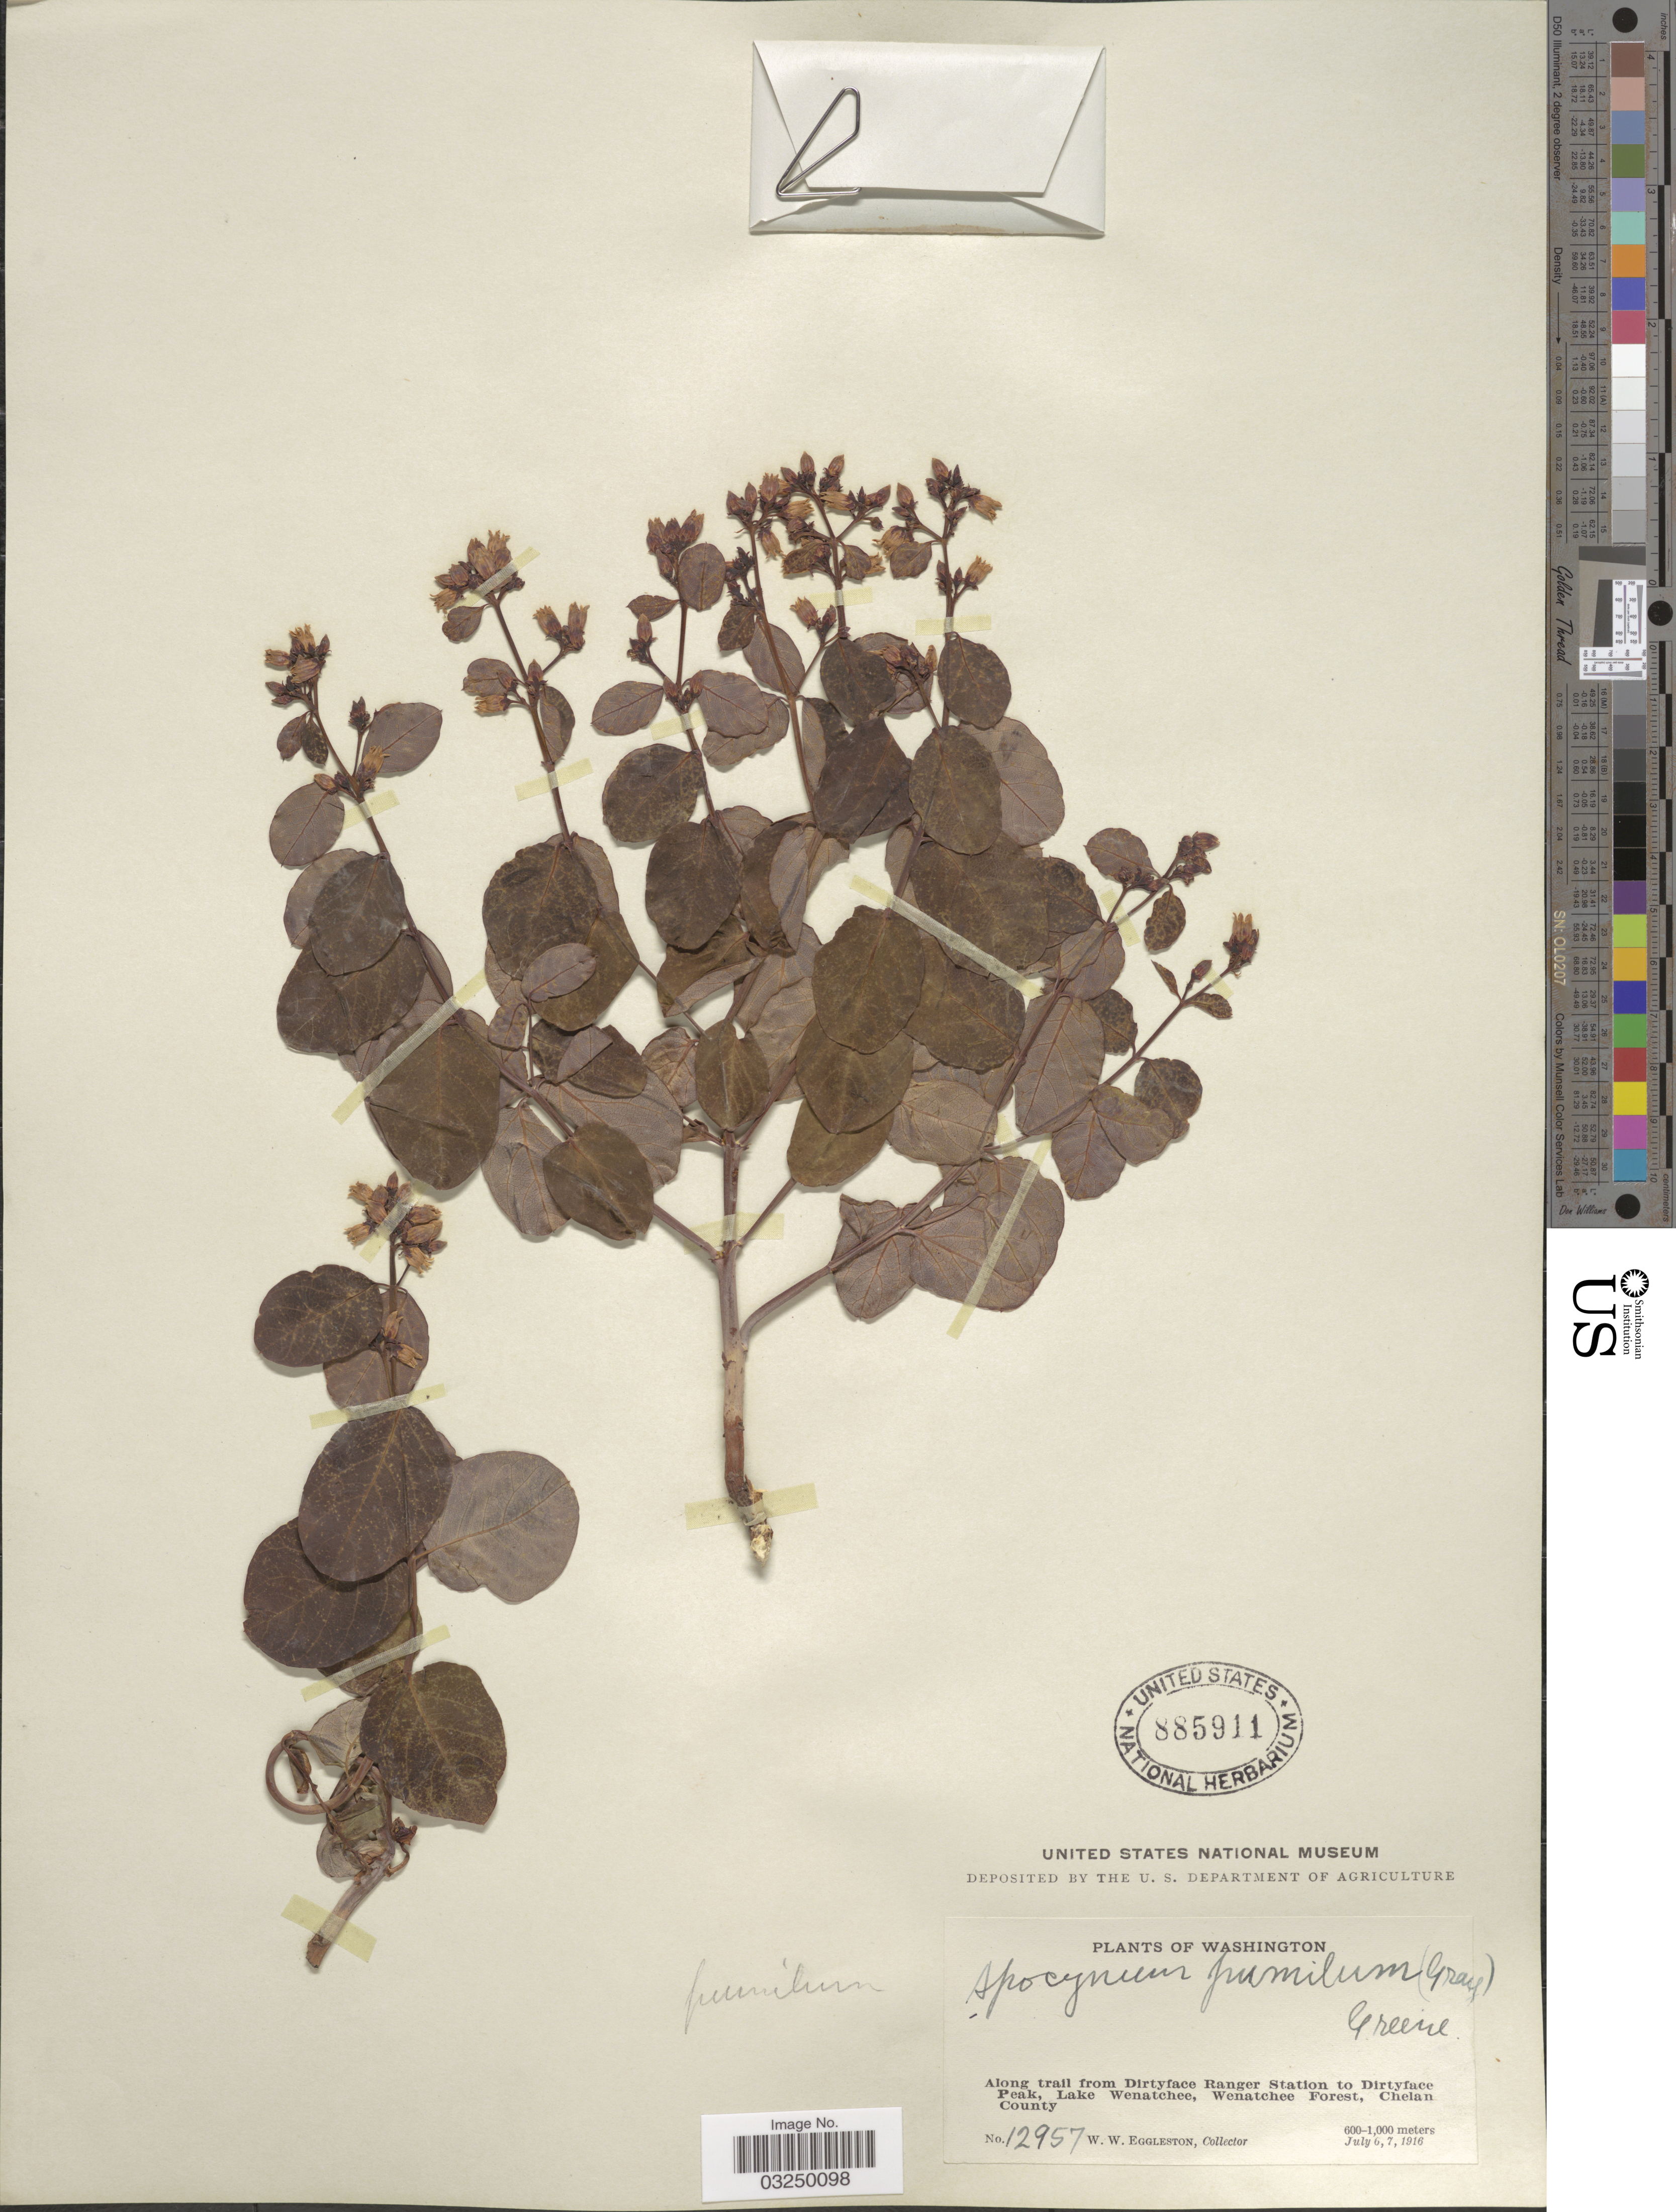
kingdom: Plantae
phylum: Tracheophyta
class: Magnoliopsida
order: Gentianales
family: Apocynaceae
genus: Apocynum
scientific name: Apocynum pumilum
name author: (A. Gray) Greene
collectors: W. W. Eggleston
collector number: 12957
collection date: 1916-07-06/1916-07-07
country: United States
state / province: Washington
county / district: Chelan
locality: Along trail from Dirtyface Ranger Station to Dirtyface Peak, Lake Wenatchee, Wenatchee Forest, Chelan County.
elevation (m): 600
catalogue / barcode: US 885911